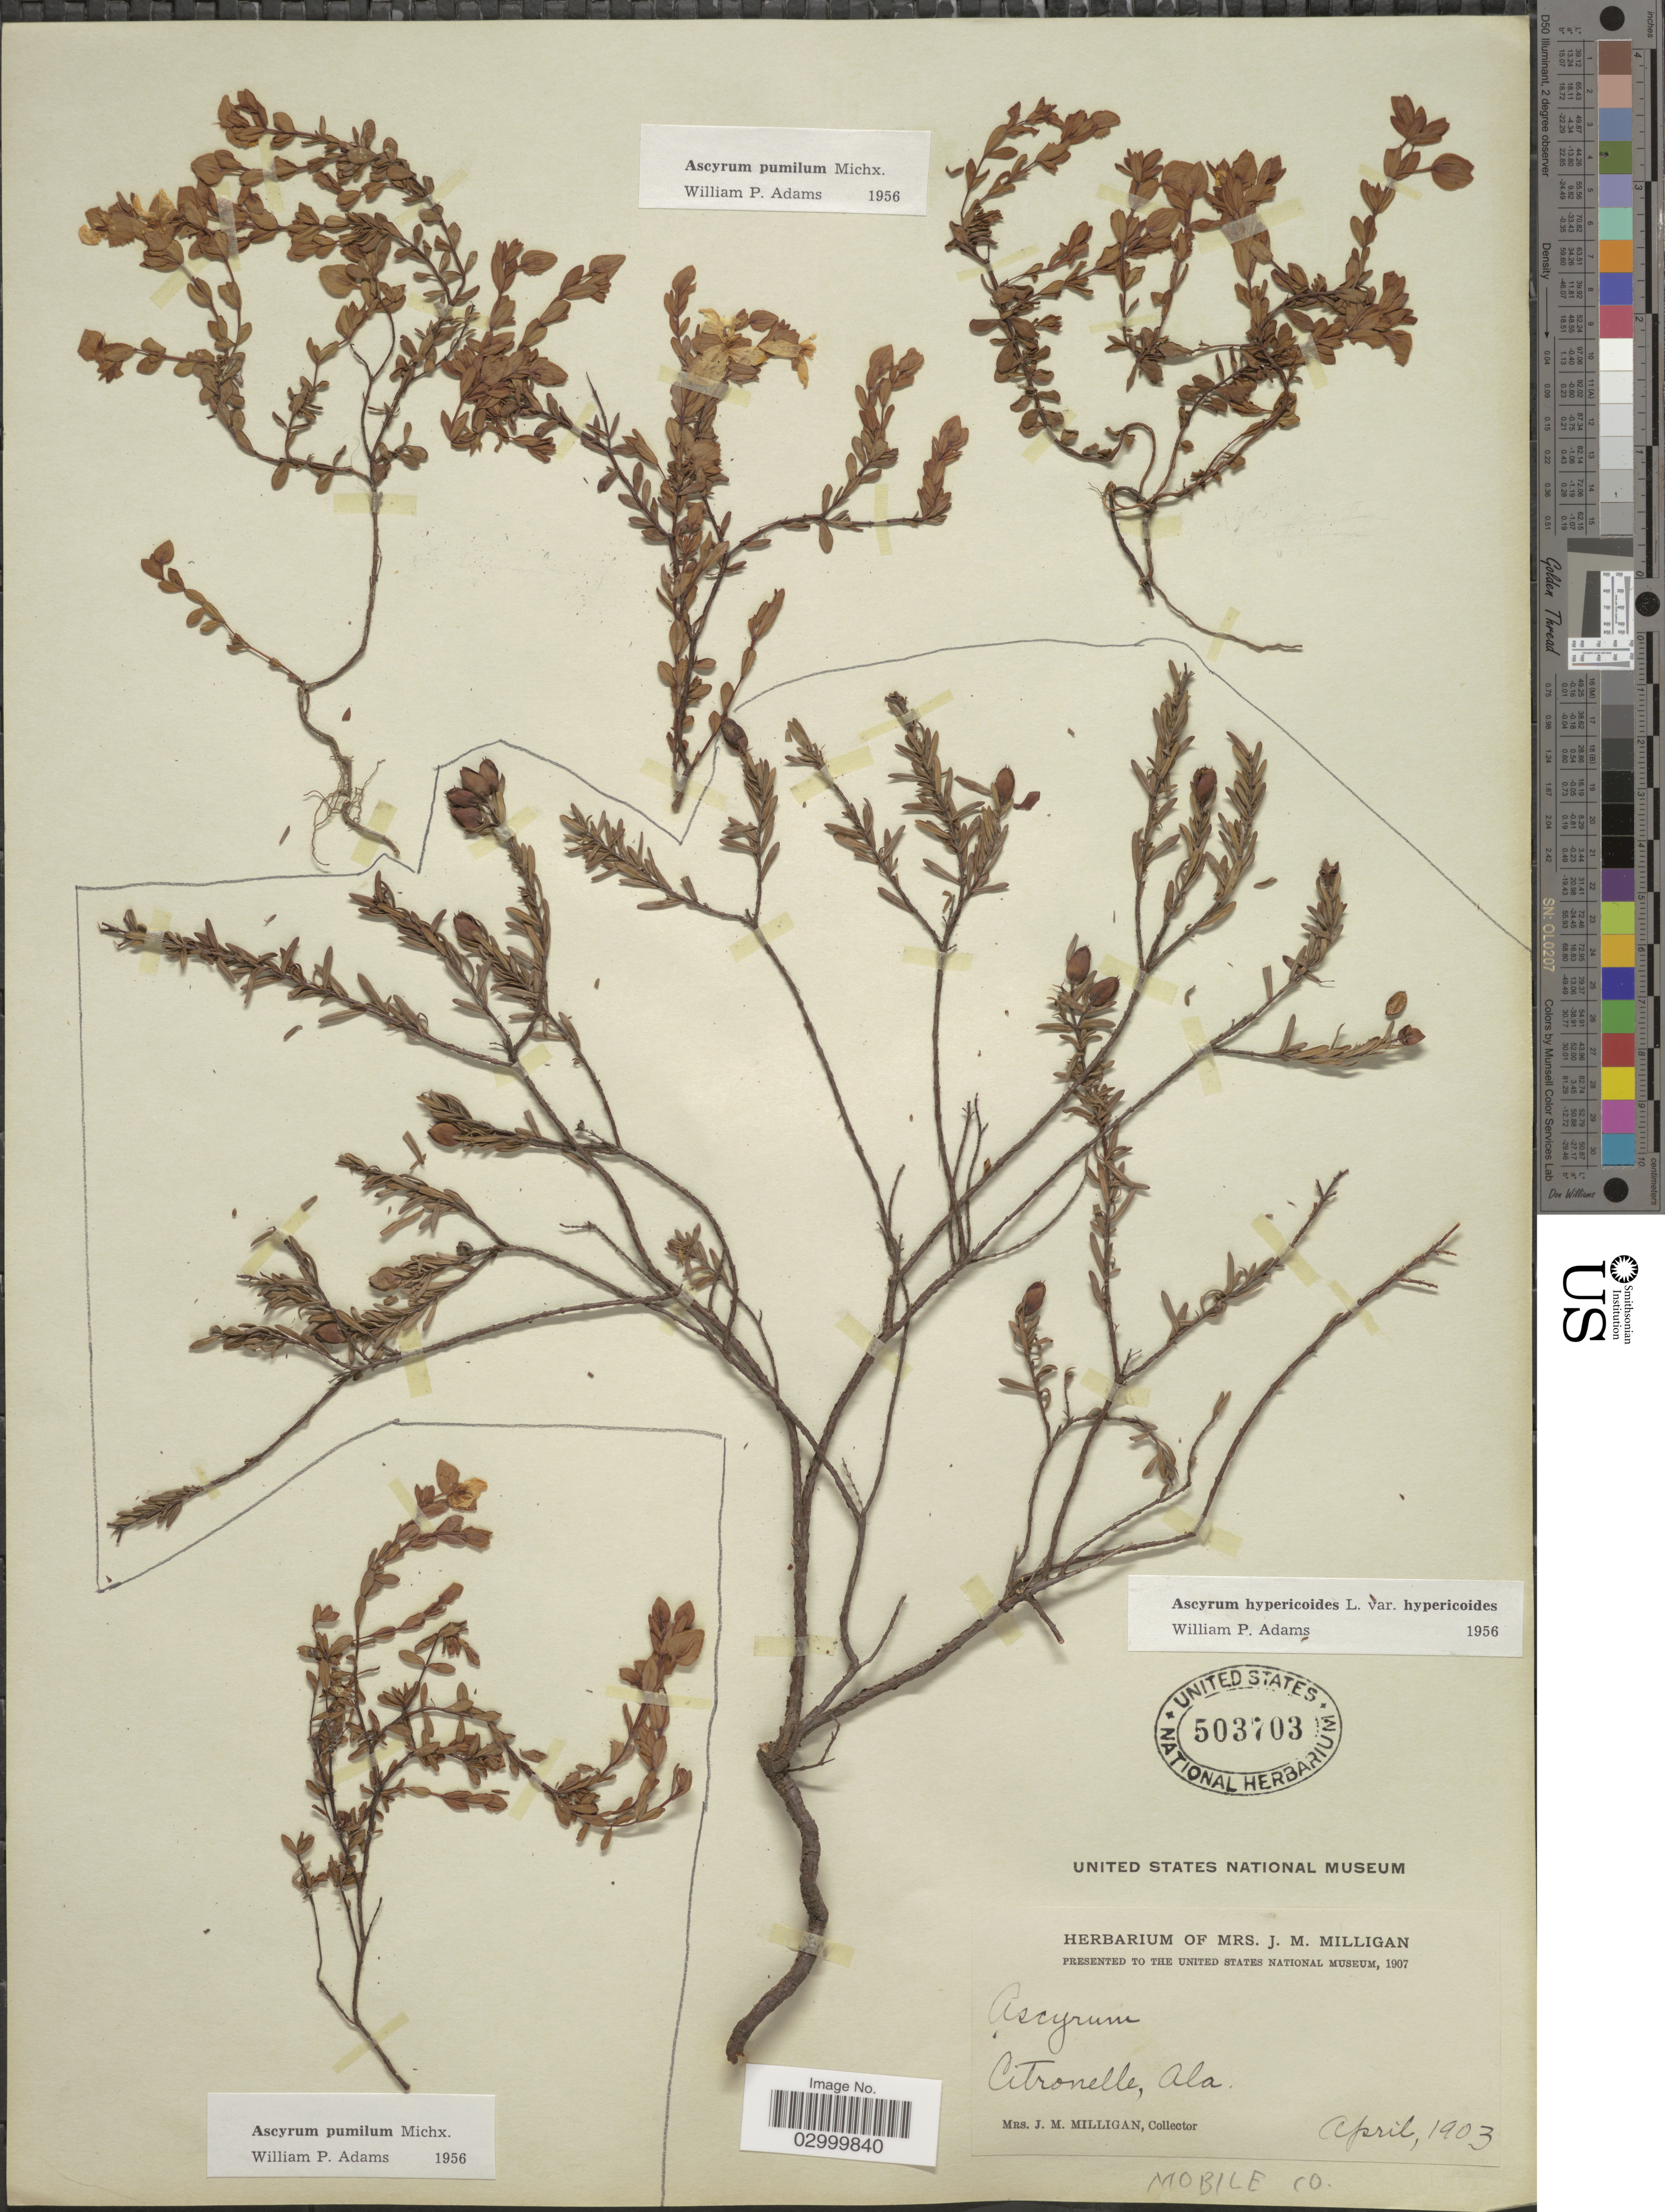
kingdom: Plantae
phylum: Tracheophyta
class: Magnoliopsida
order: Malpighiales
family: Hypericaceae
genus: Hypericum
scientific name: Hypericum hypericoides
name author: (L.) Crantz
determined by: Strong, Mark T., (BOT), Smithsonian Institution - National Museum of Natural History (UNITED STATES)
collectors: J. Milligan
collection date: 1903-04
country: United States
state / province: Alabama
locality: Citronelle, Ala. Mobile Co.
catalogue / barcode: US 503703